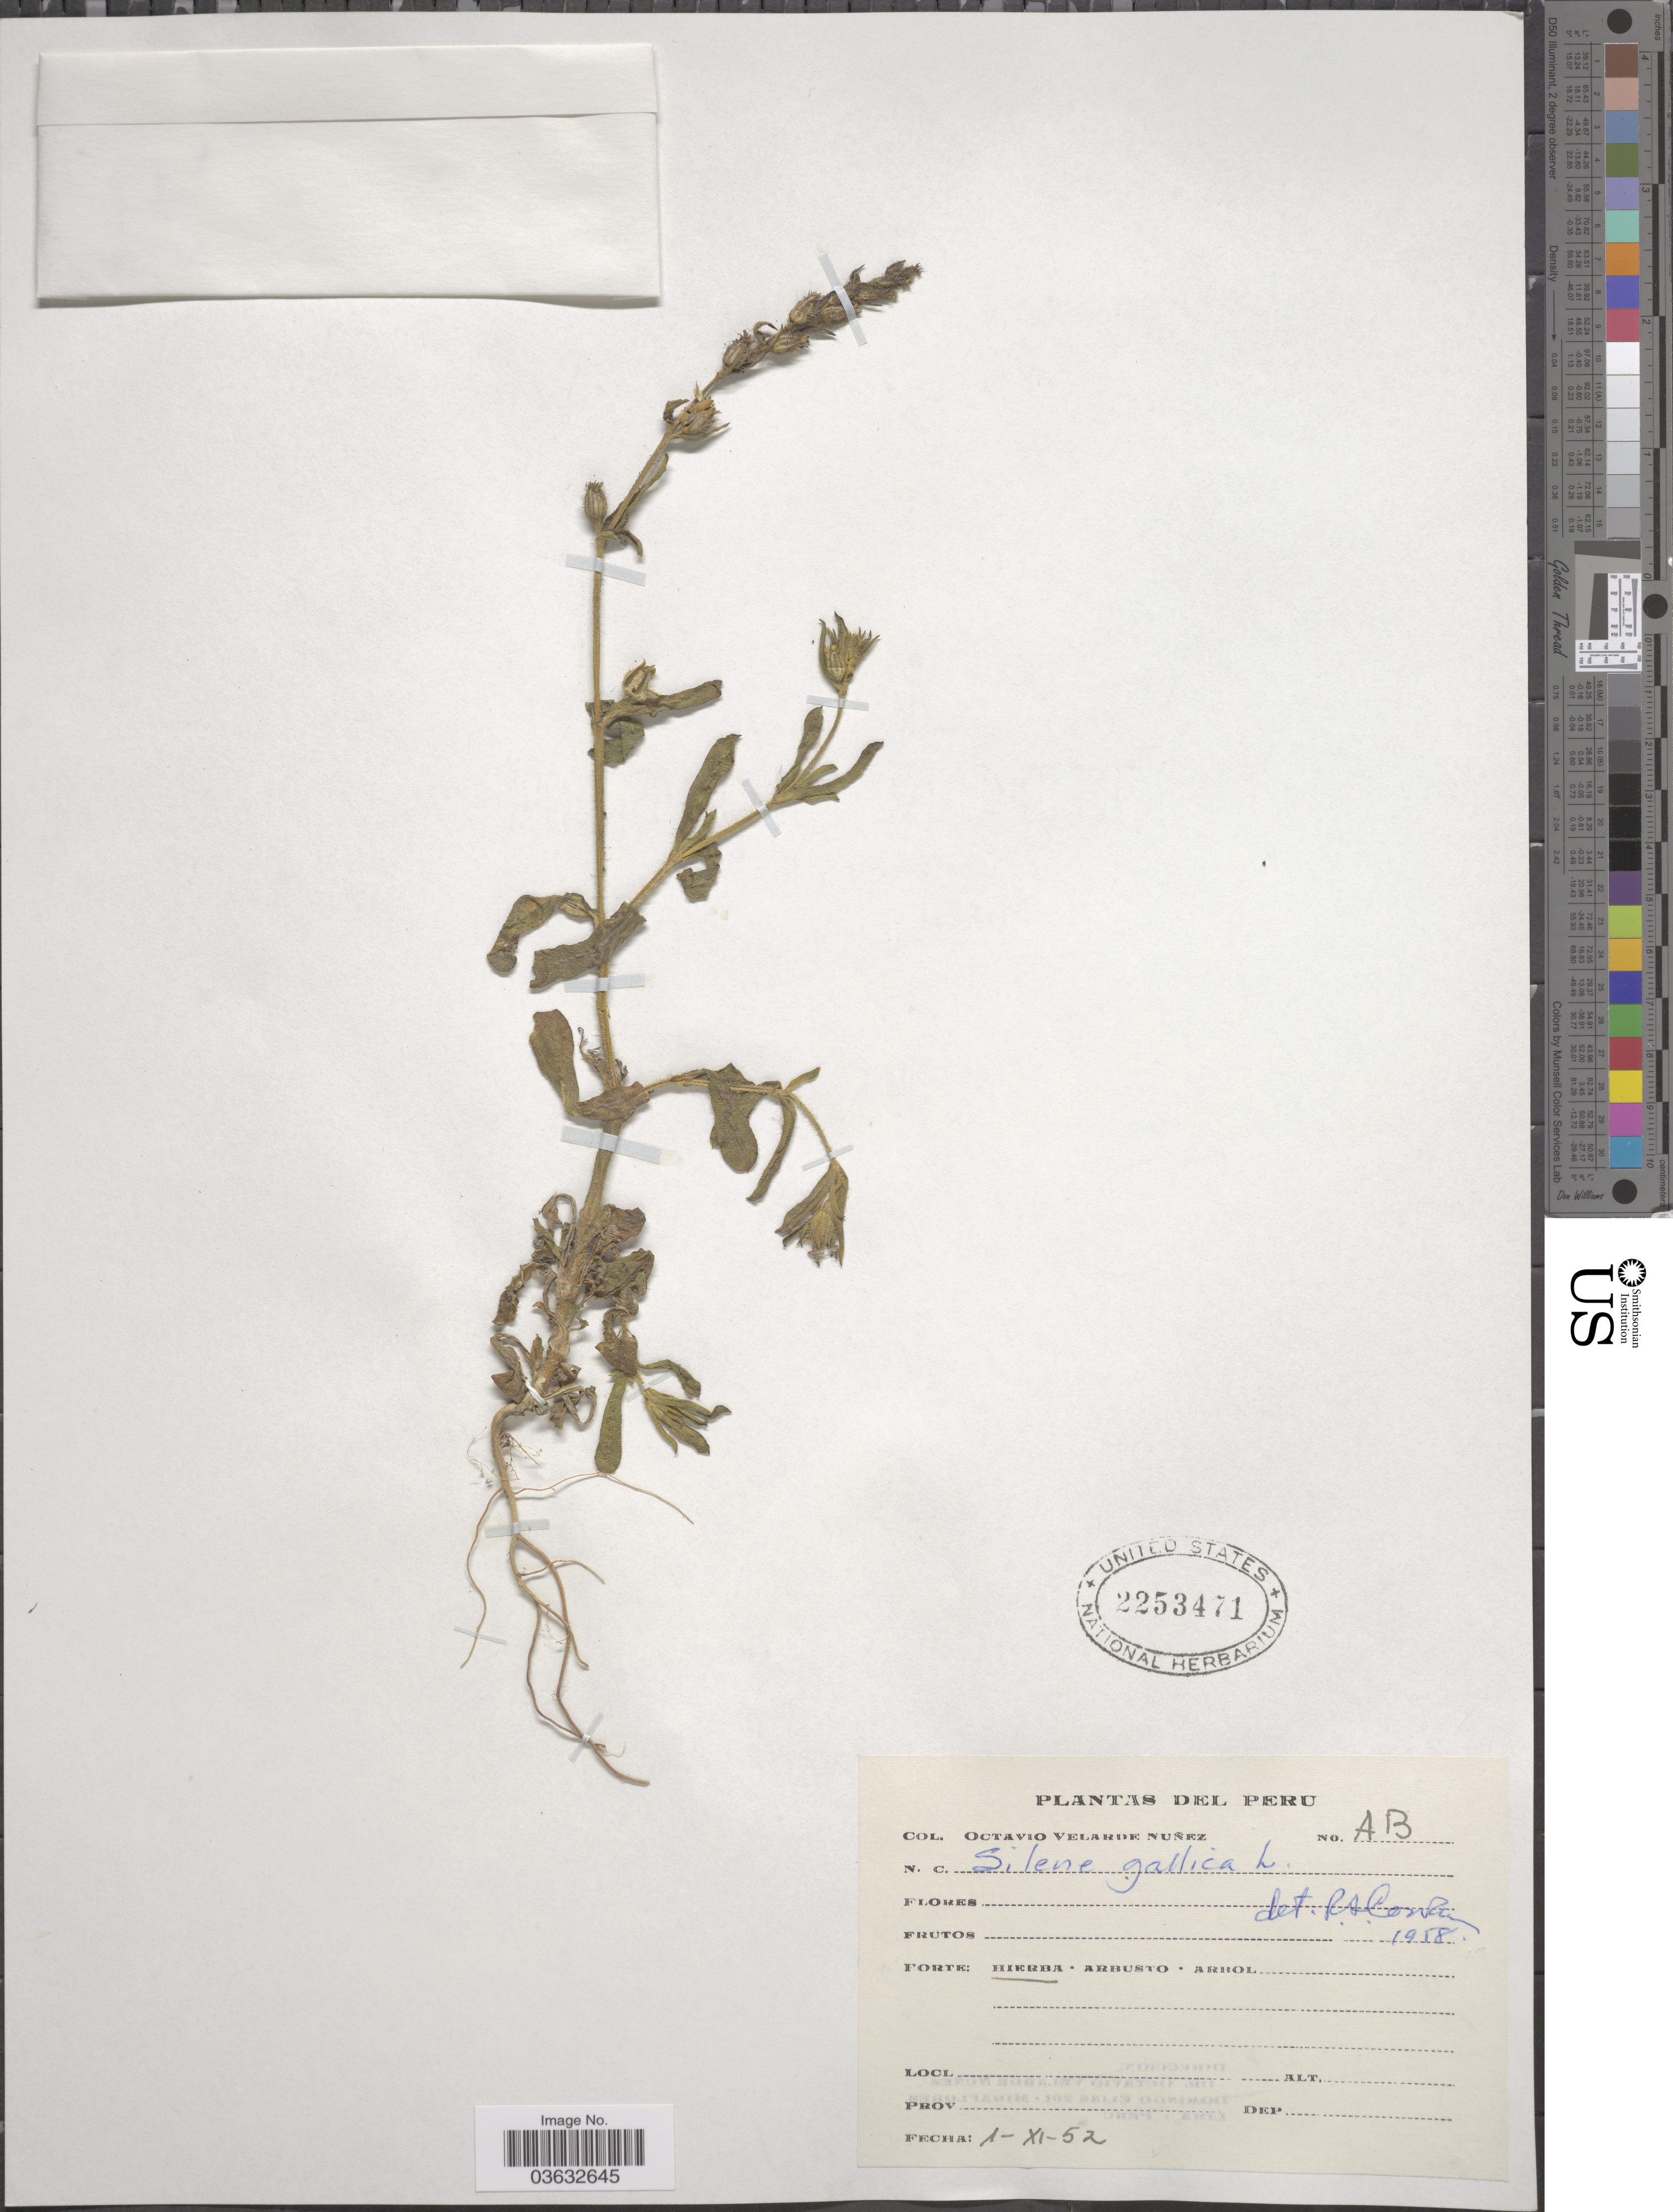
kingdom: Plantae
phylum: Tracheophyta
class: Magnoliopsida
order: Caryophyllales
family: Caryophyllaceae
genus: Silene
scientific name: Silene gallica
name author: L.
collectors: O. Velarde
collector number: AB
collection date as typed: Transcribed d/m/y: 1/11/52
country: Peru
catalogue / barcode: US 2253471